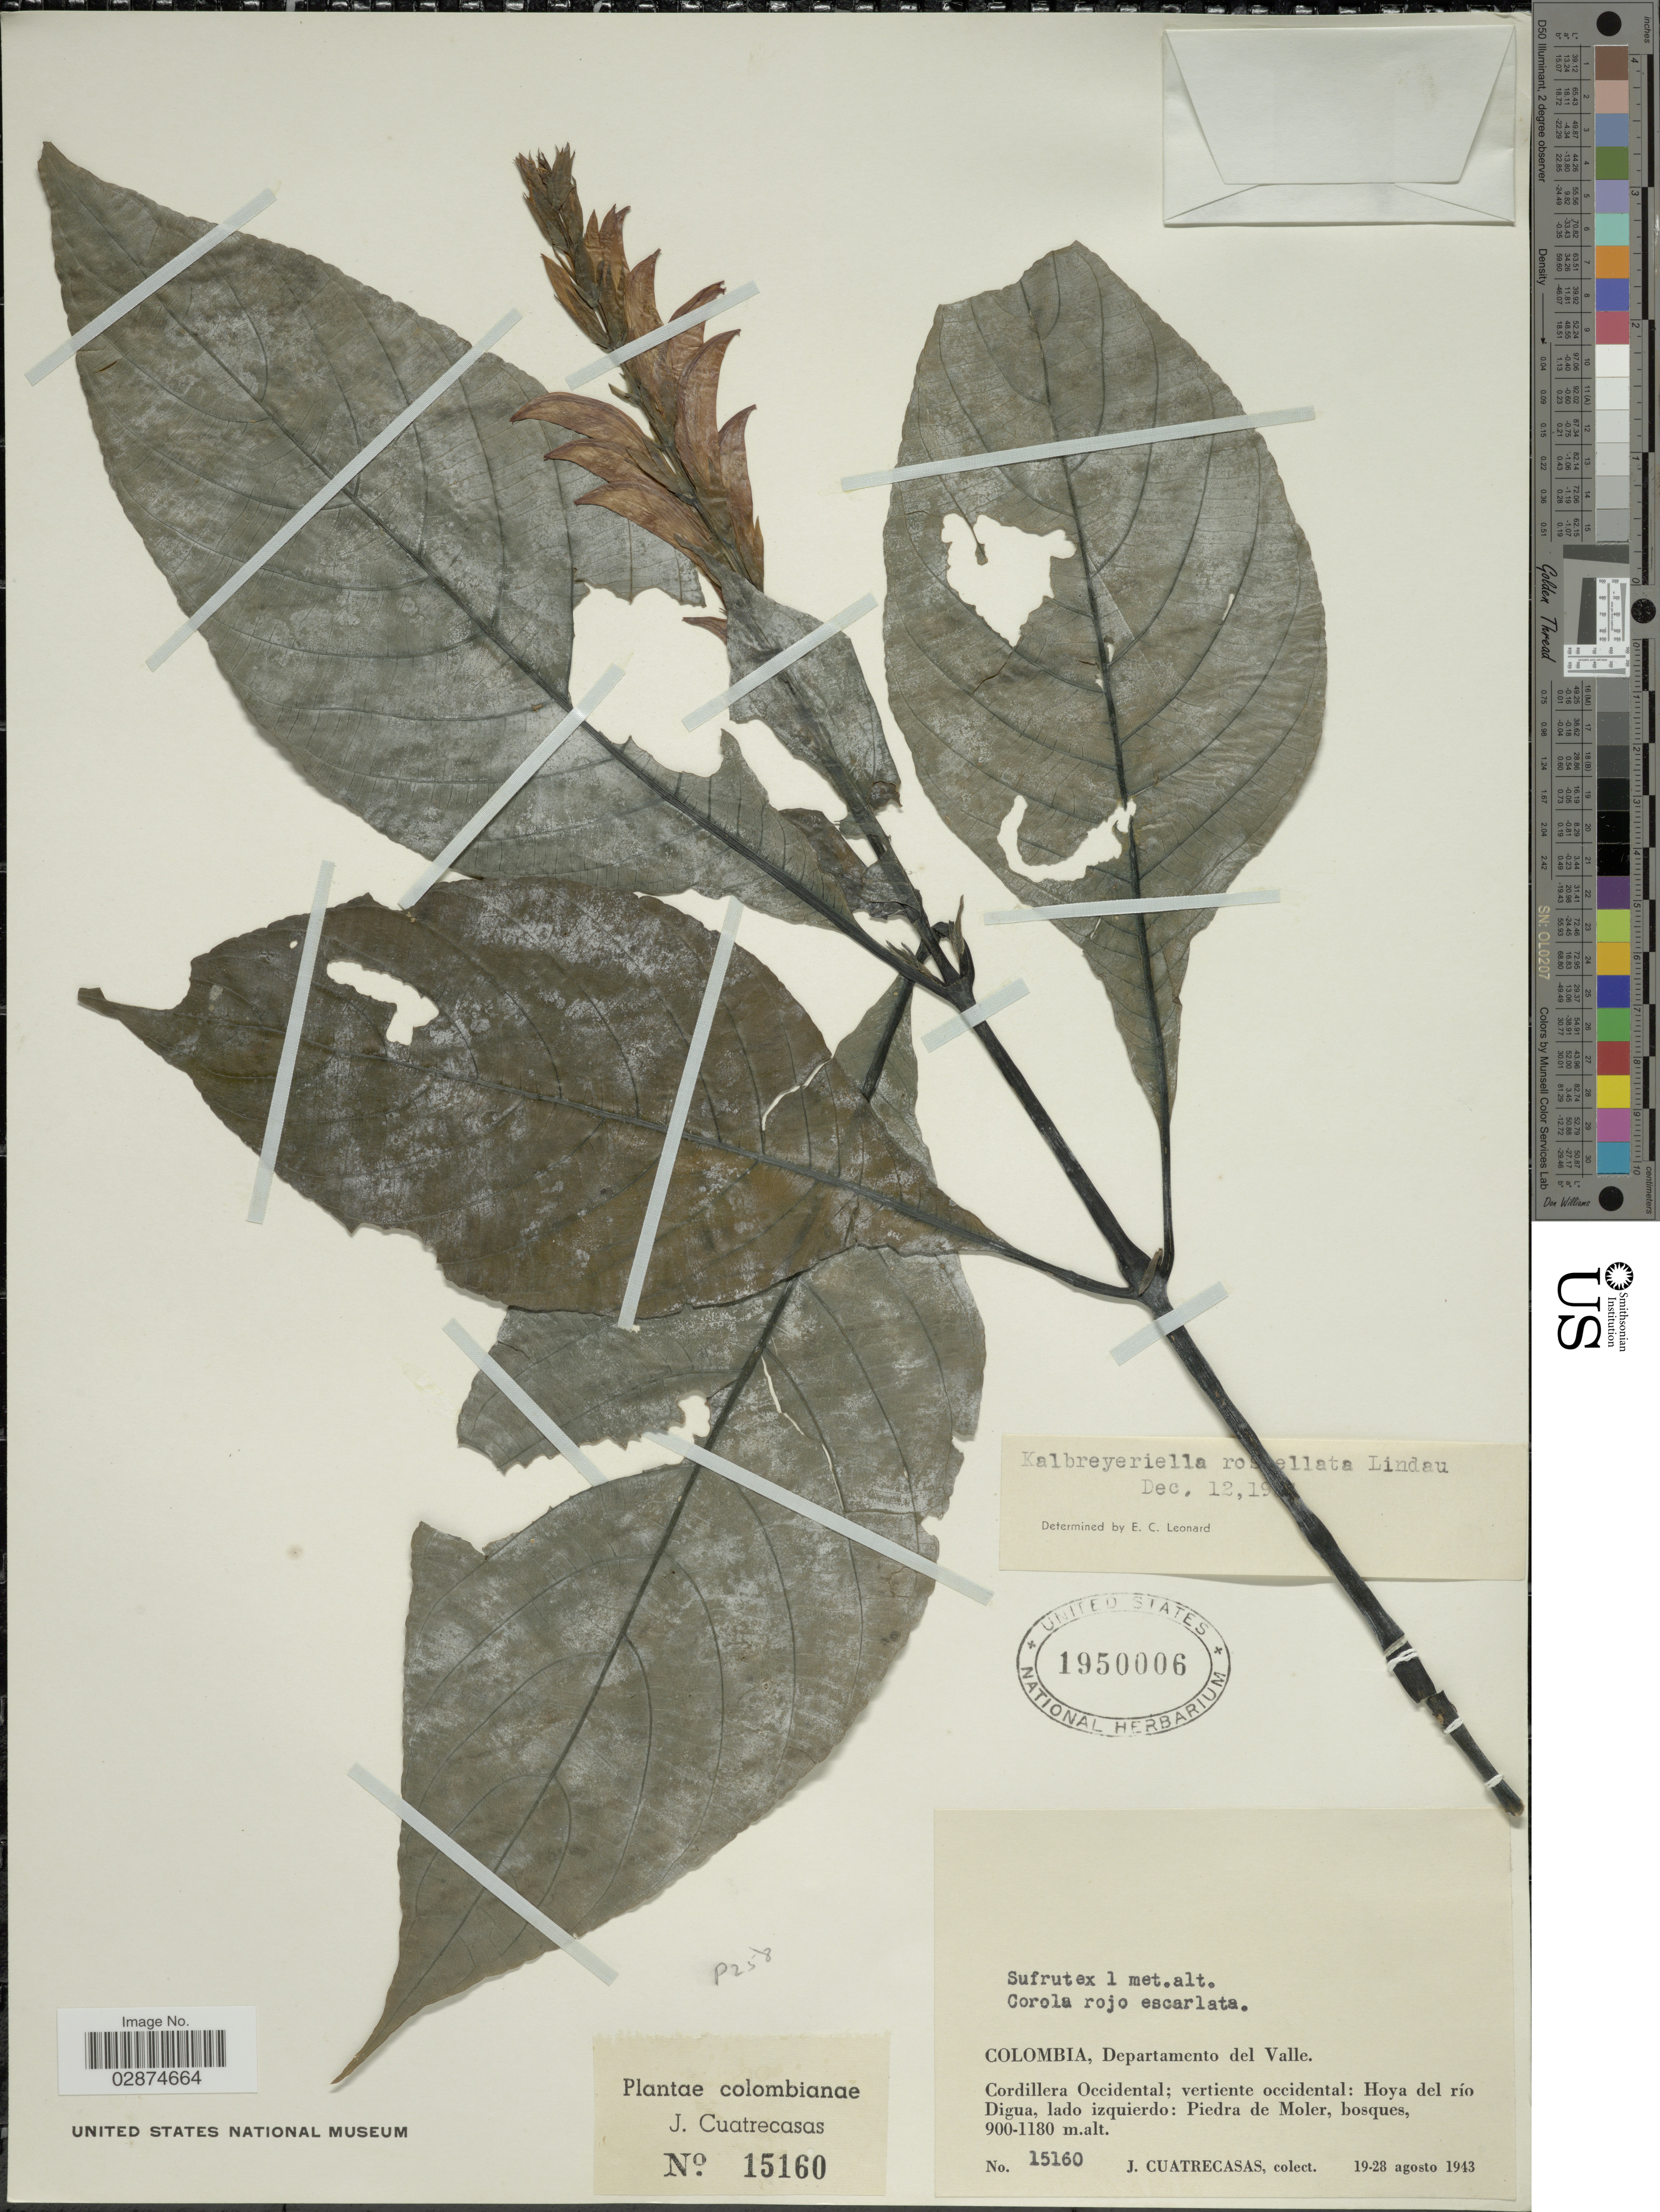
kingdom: Plantae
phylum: Tracheophyta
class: Magnoliopsida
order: Lamiales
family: Acanthaceae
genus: Kalbreyeriella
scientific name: Kalbreyeriella rostellata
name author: Lindau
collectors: J. Cuatrecasas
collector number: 15160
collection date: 1943-08-19/1943-08-28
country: Colombia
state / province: Valle del Cauca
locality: Departamento del Valle. Cordillera Occidental; vertiente occidental: Hoya del río Digua, lado izquierdo: Piedra de Moler.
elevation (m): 900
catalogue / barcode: US 1950006